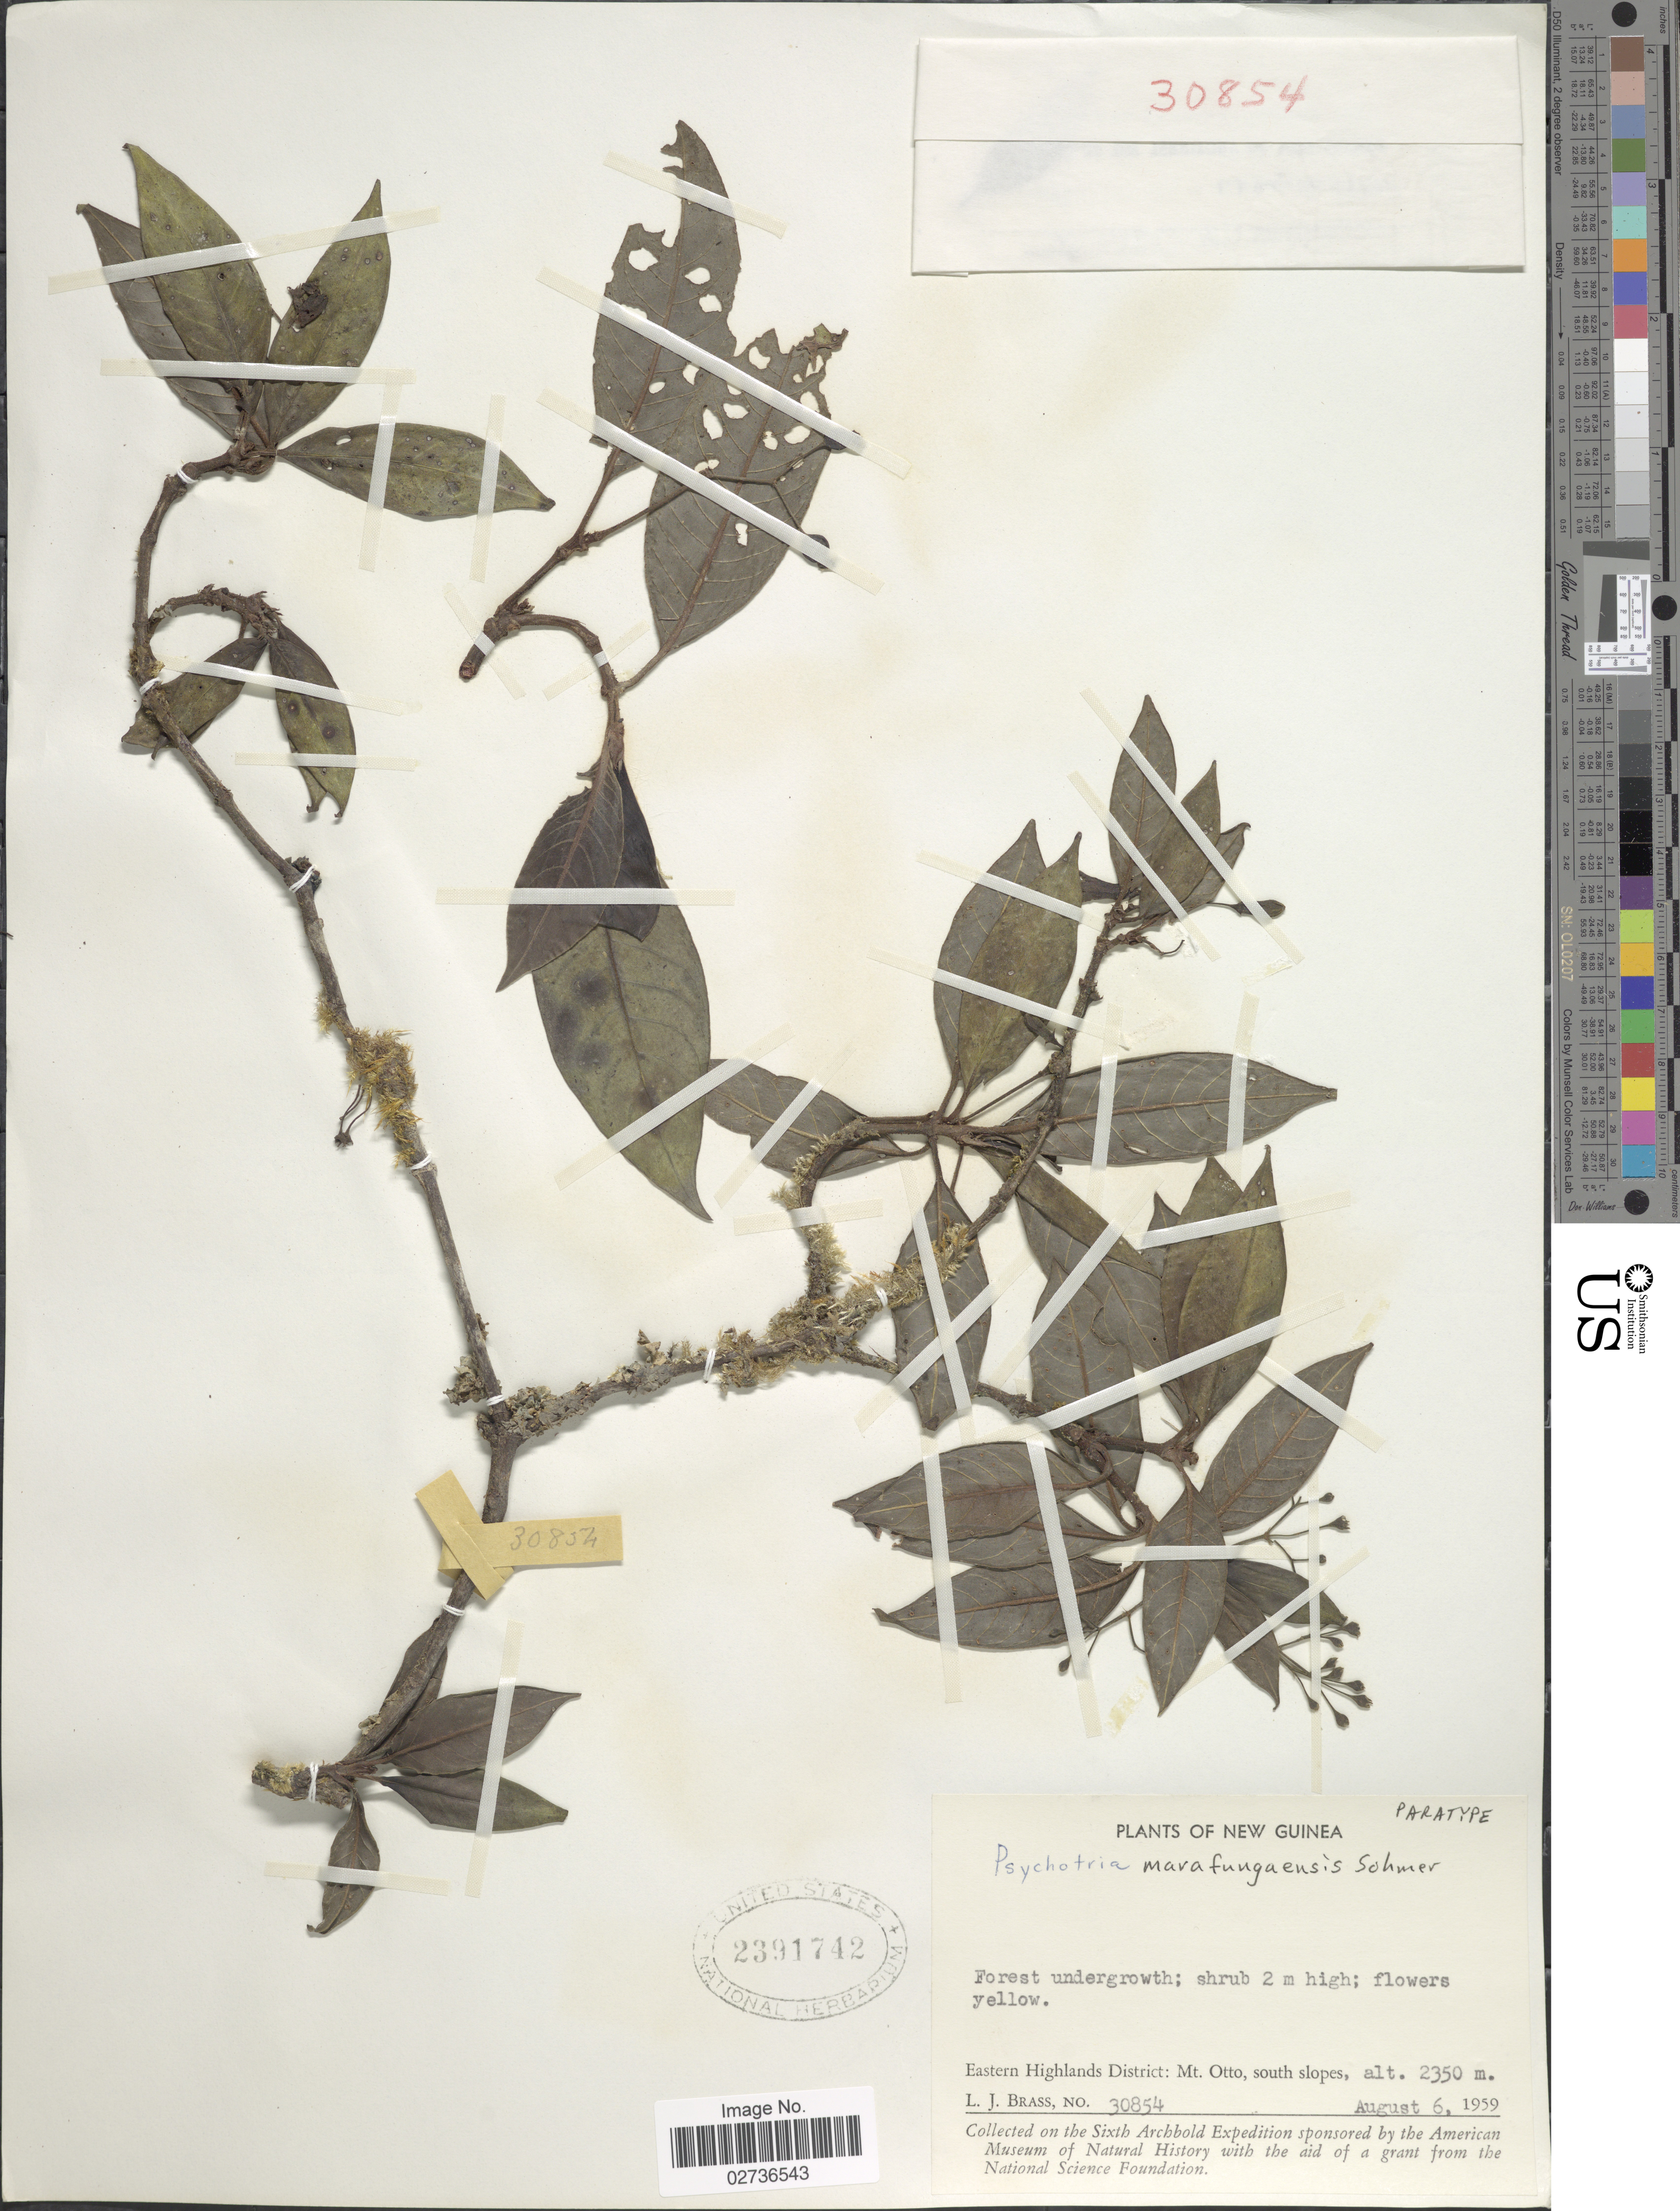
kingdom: Plantae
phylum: Tracheophyta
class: Magnoliopsida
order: Gentianales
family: Rubiaceae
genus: Psychotria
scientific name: Psychotria marafungaensis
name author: Sohmer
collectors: L. J. Brass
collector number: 30854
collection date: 1959-08-06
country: Papua New Guinea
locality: New Guinea, Eastern Highlands District: Mt. Otto, south slopes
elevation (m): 2350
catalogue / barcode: US 2391742